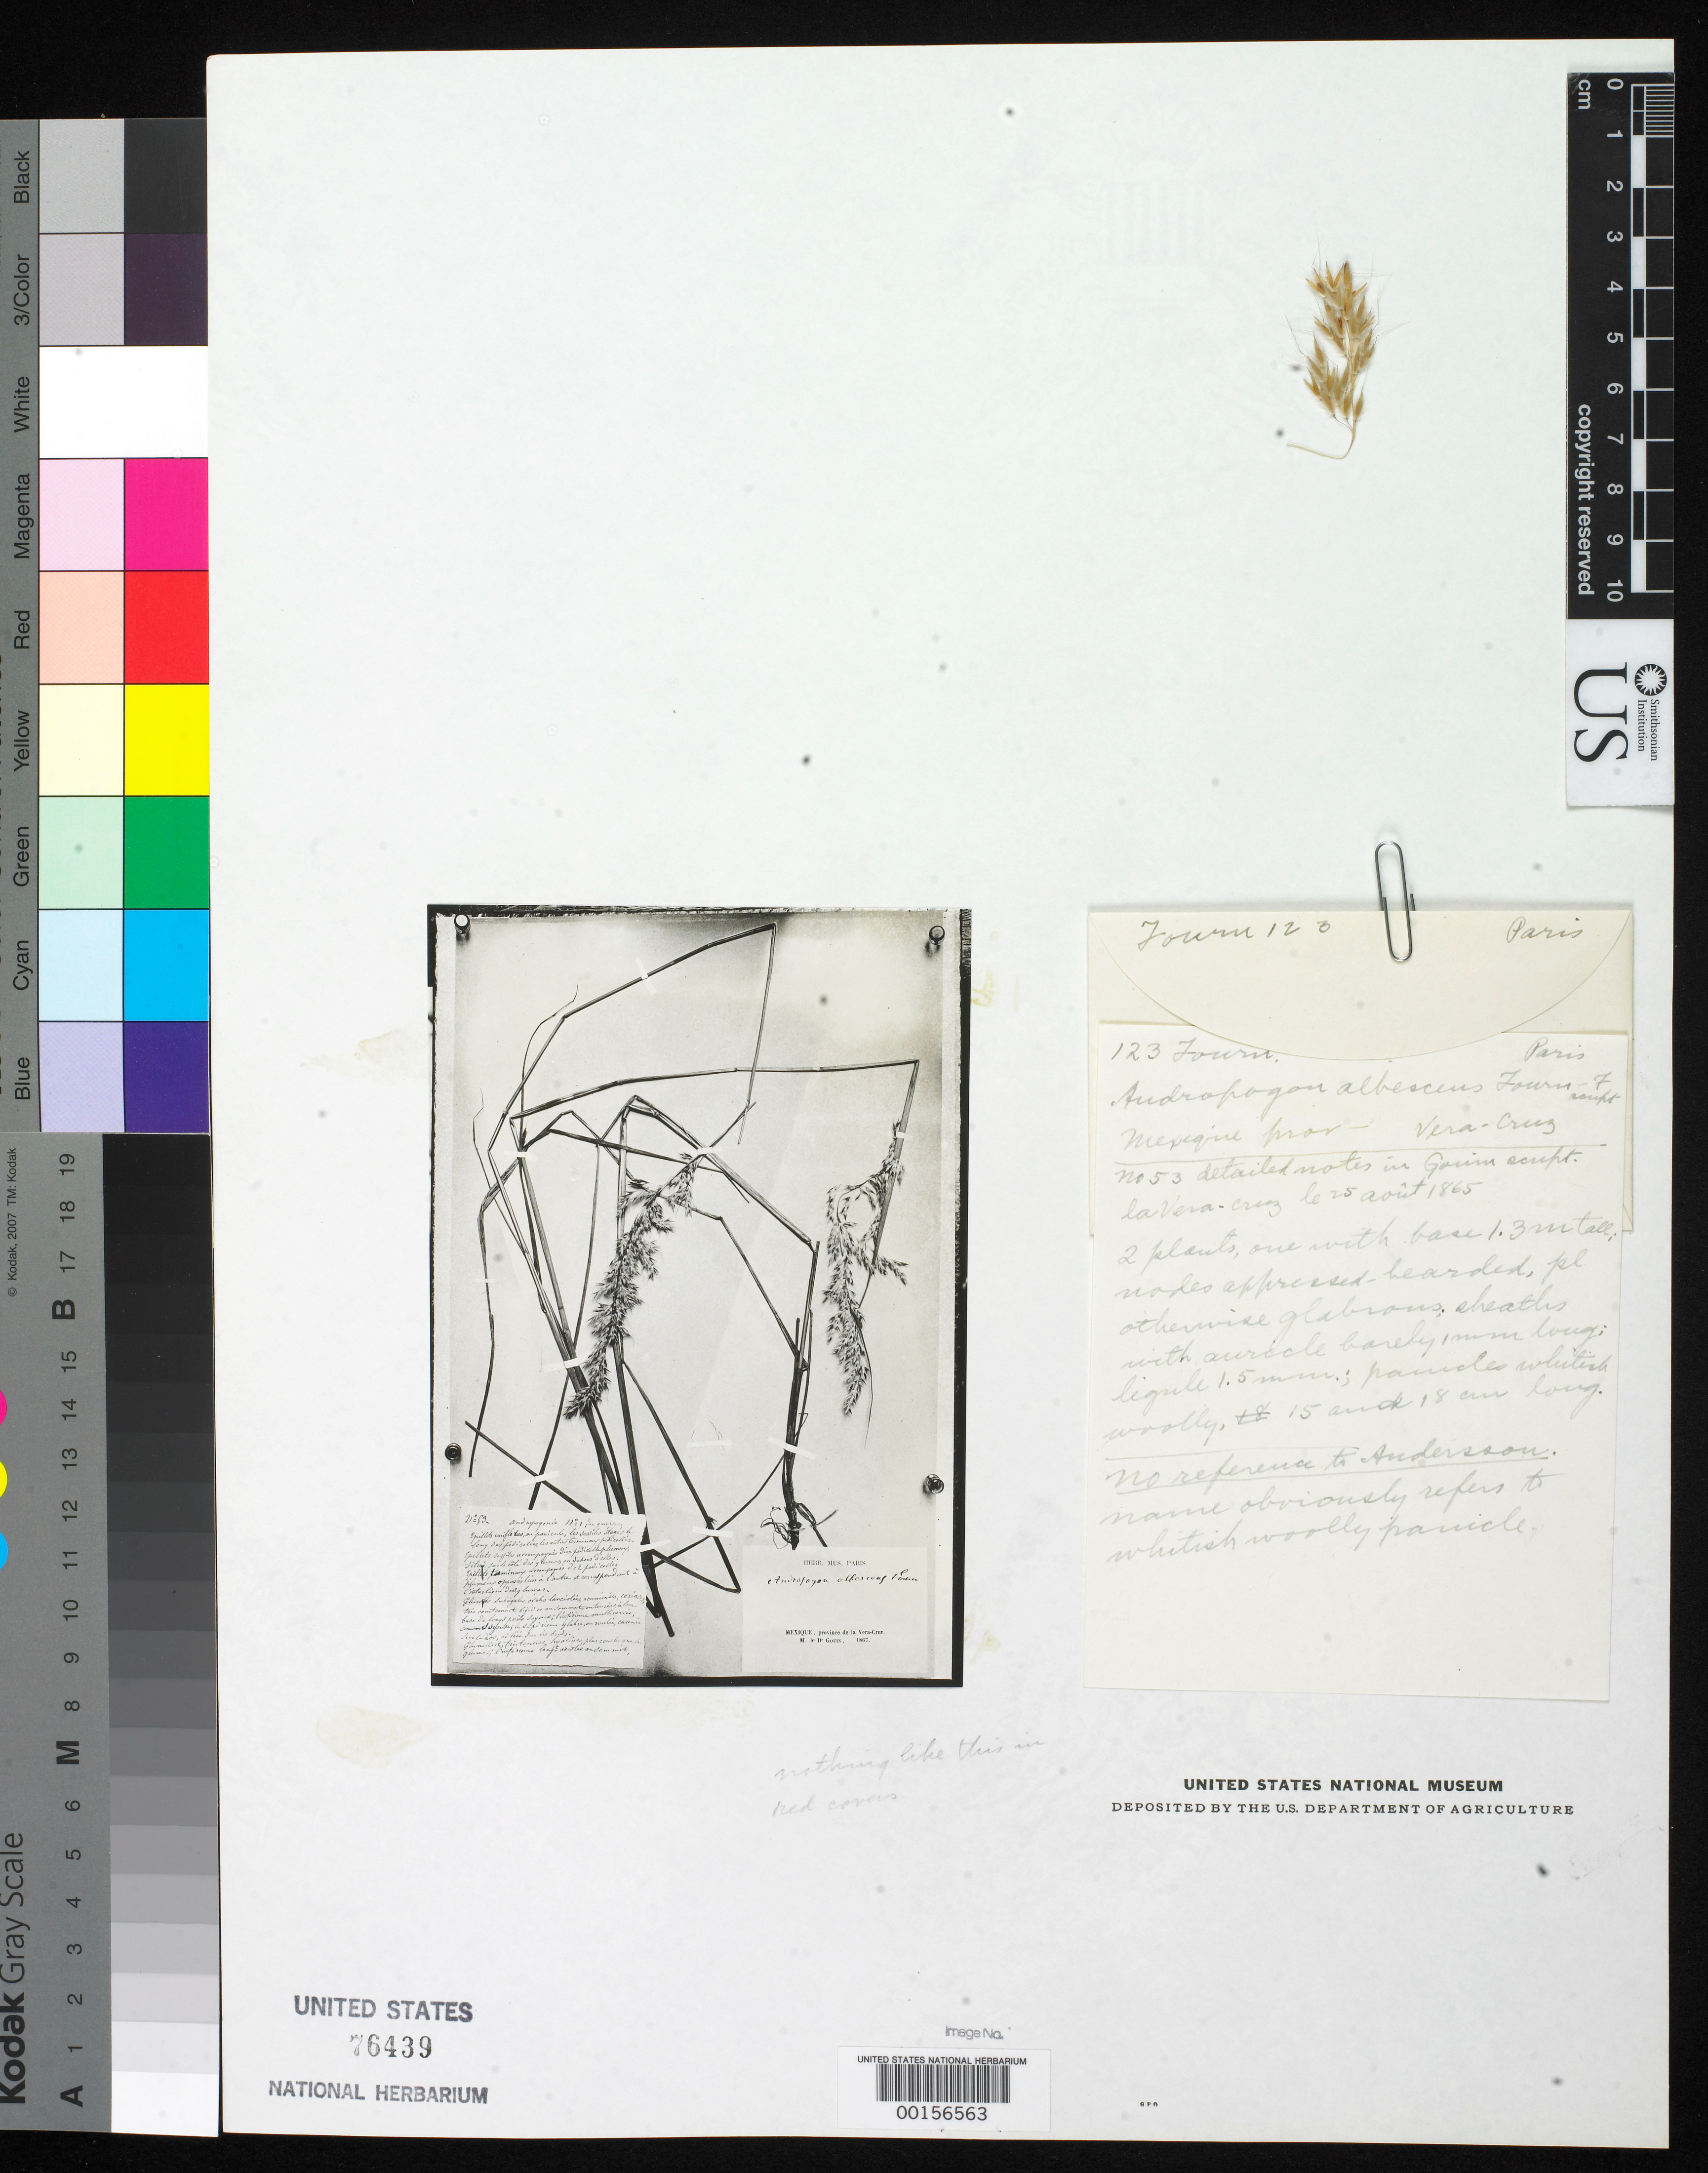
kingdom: Plantae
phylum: Tracheophyta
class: Liliopsida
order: Poales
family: Poaceae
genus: Andropogon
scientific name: Andropogon albescens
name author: E. Fourn.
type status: Type Fragment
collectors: F. M. G. Gouin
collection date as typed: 1867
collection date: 1867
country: Mexico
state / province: Veracruz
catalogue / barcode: US 76439